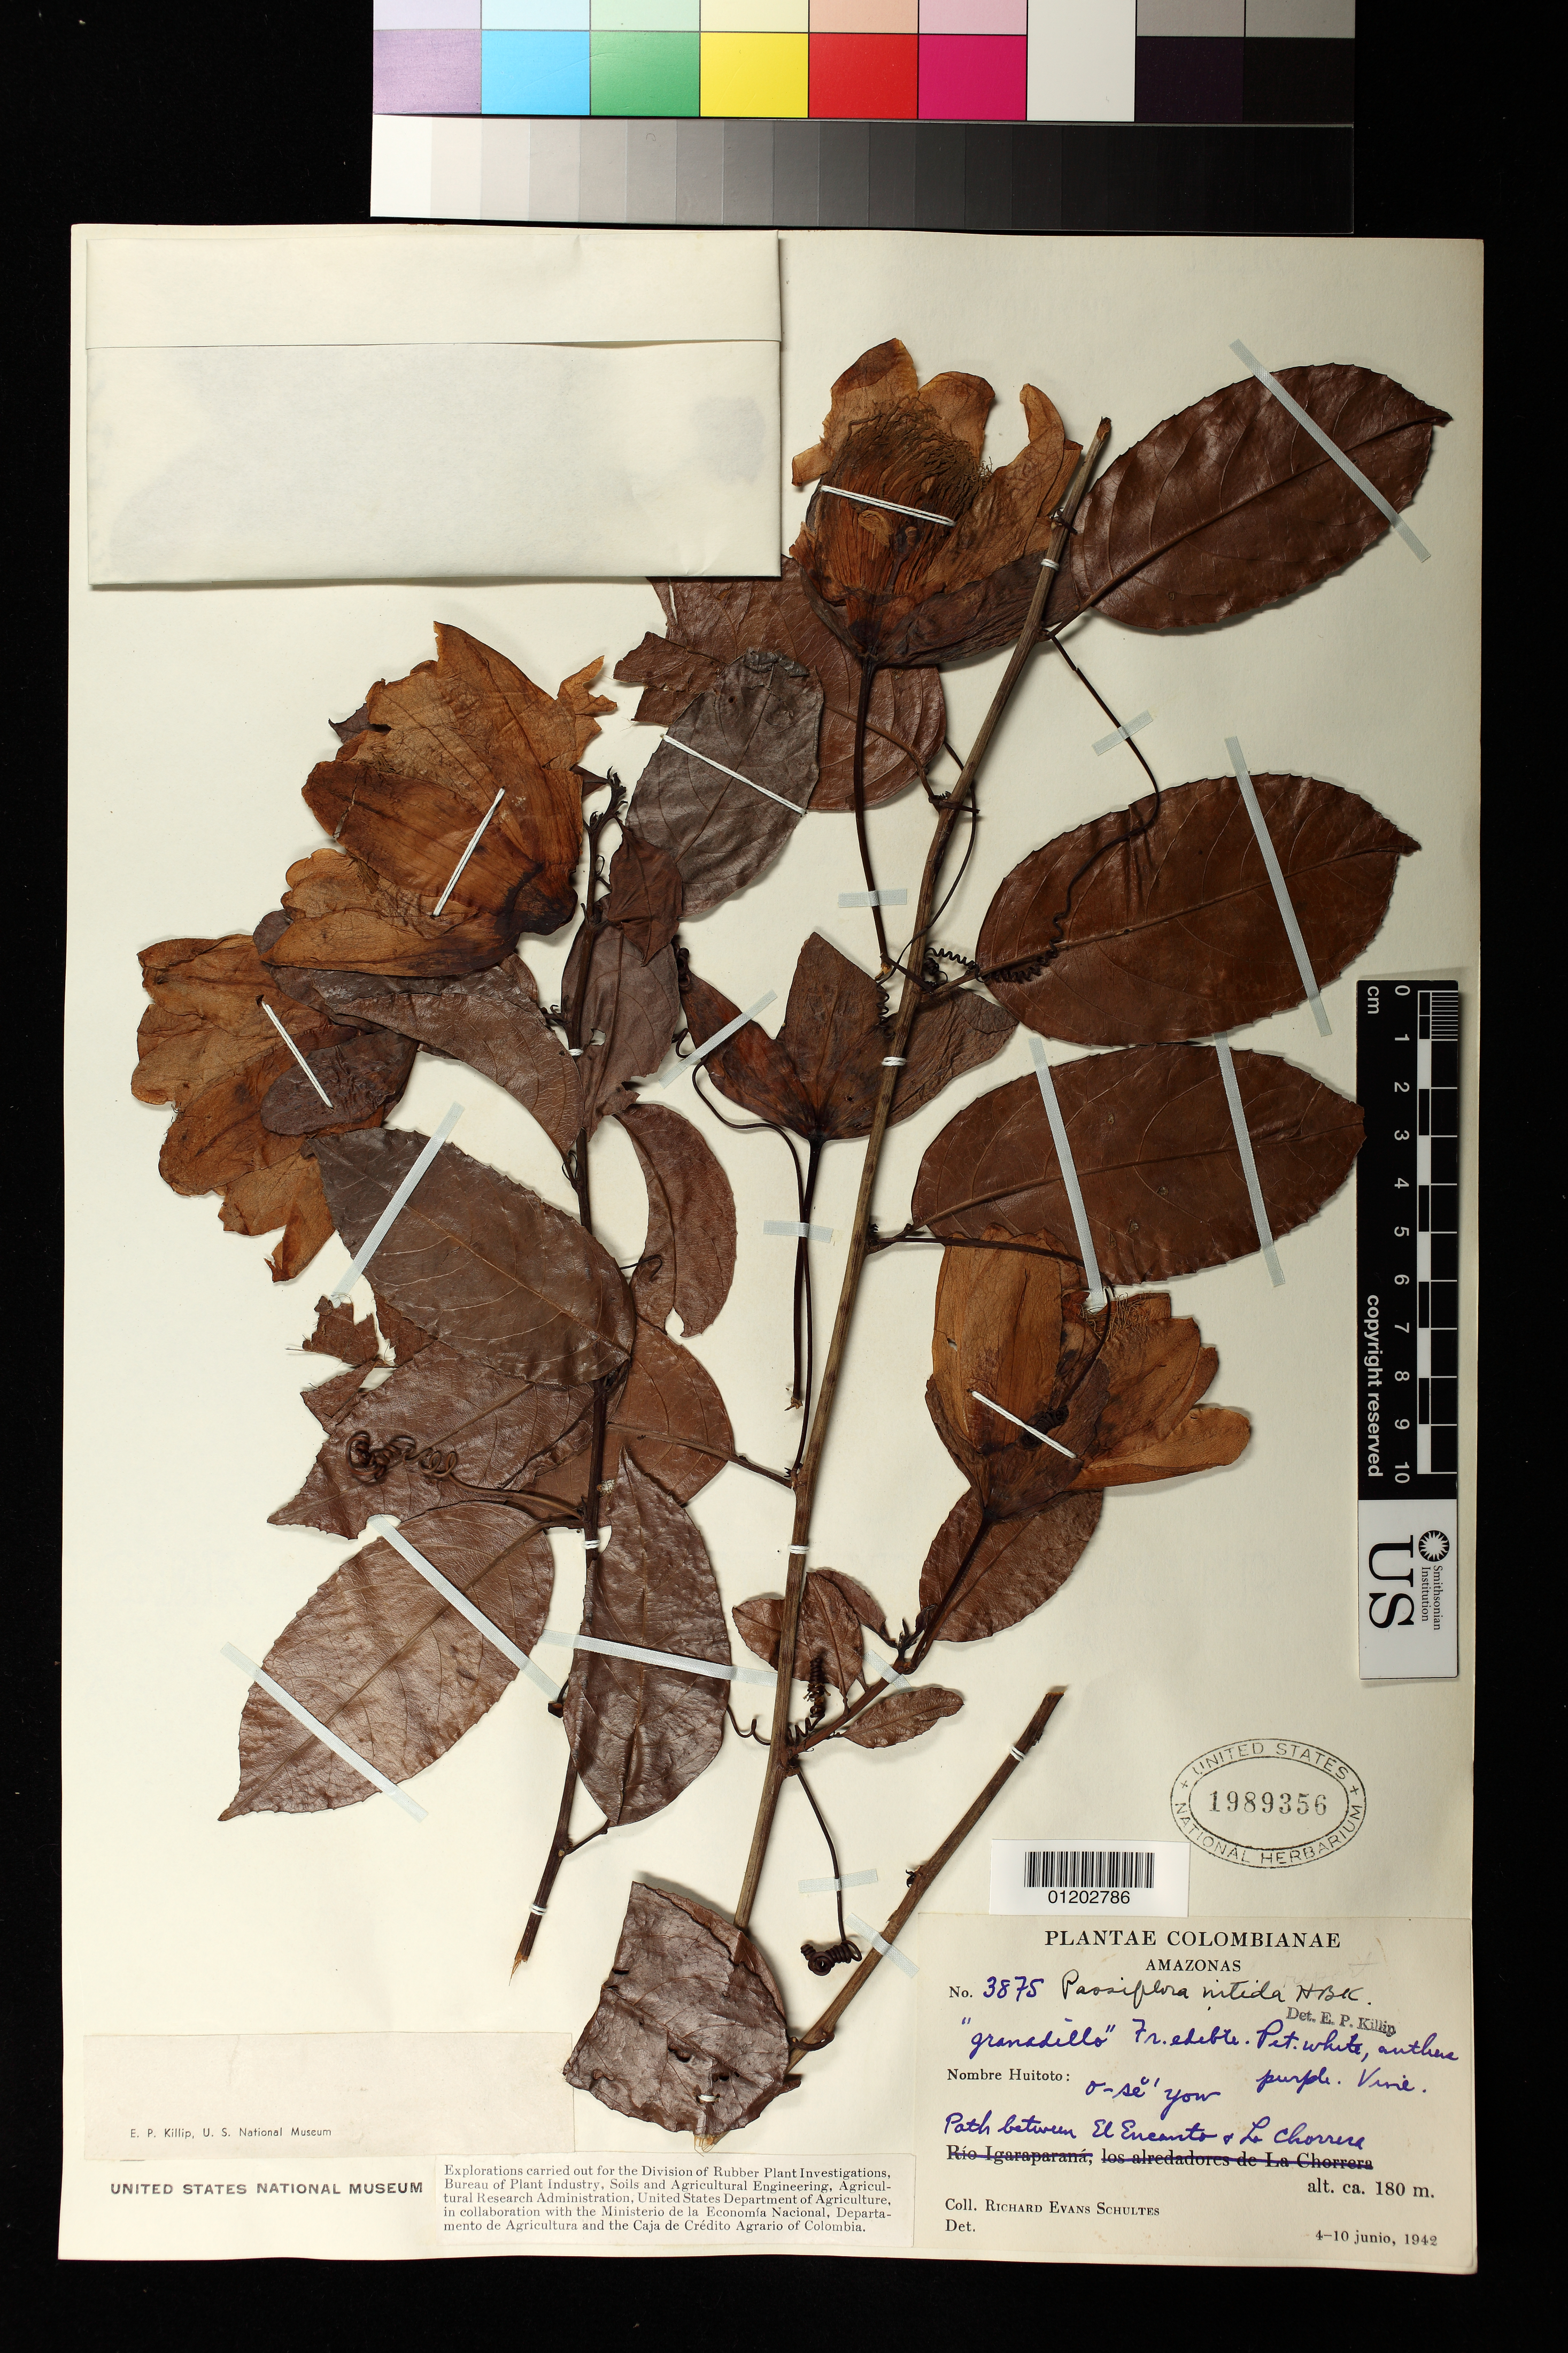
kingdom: Plantae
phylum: Tracheophyta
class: Magnoliopsida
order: Malpighiales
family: Passifloraceae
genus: Passiflora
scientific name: Passiflora nitida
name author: Kunth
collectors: R. E. Schultes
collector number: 3875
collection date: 1942-06-04/1942-06-10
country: Colombia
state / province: Amazônas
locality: Path between El Encanto & La Chorrera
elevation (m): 180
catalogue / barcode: US 1989356